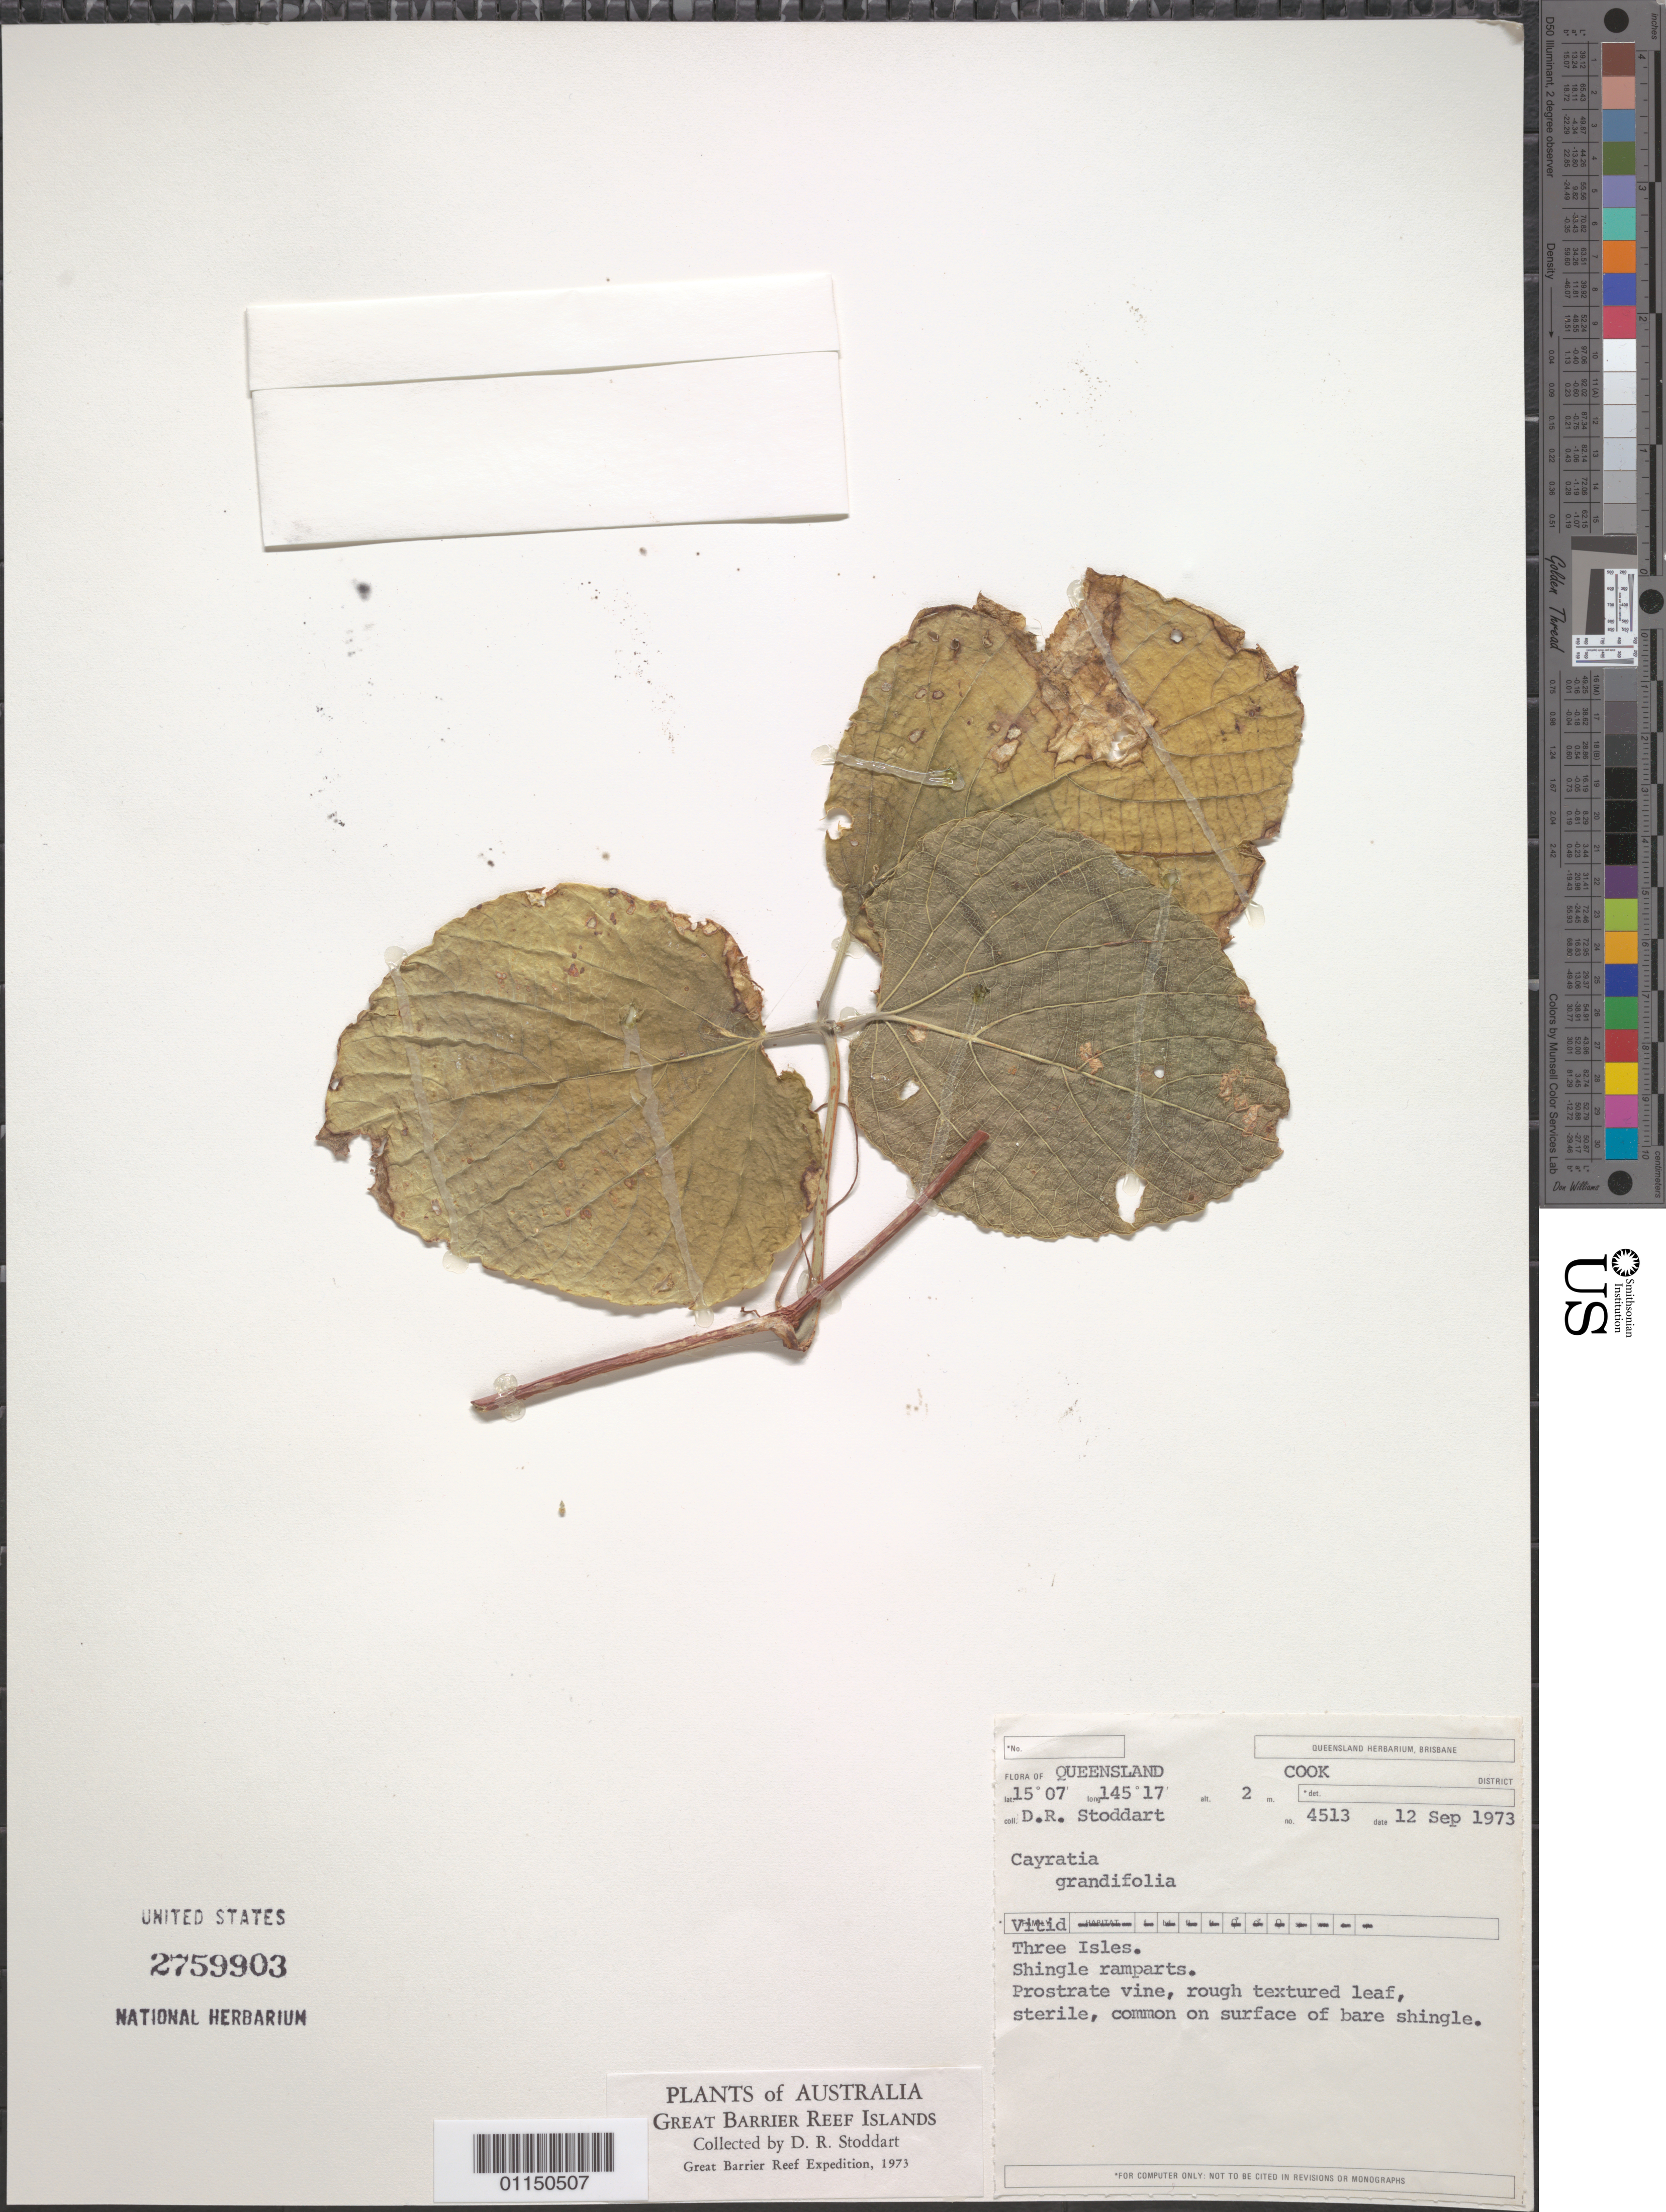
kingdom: Plantae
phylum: Tracheophyta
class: Magnoliopsida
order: Vitales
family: Vitaceae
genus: Cayratia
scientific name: Cayratia grandifolia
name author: (Warb.) Suess.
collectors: D. R. Stoddart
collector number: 4513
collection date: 1973-09-12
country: Australia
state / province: Queensland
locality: Great Barrier Reef Islands. Cook. Three Isles.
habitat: Prostrate vine, common on surface of bare shingle.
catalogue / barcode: US 2759903